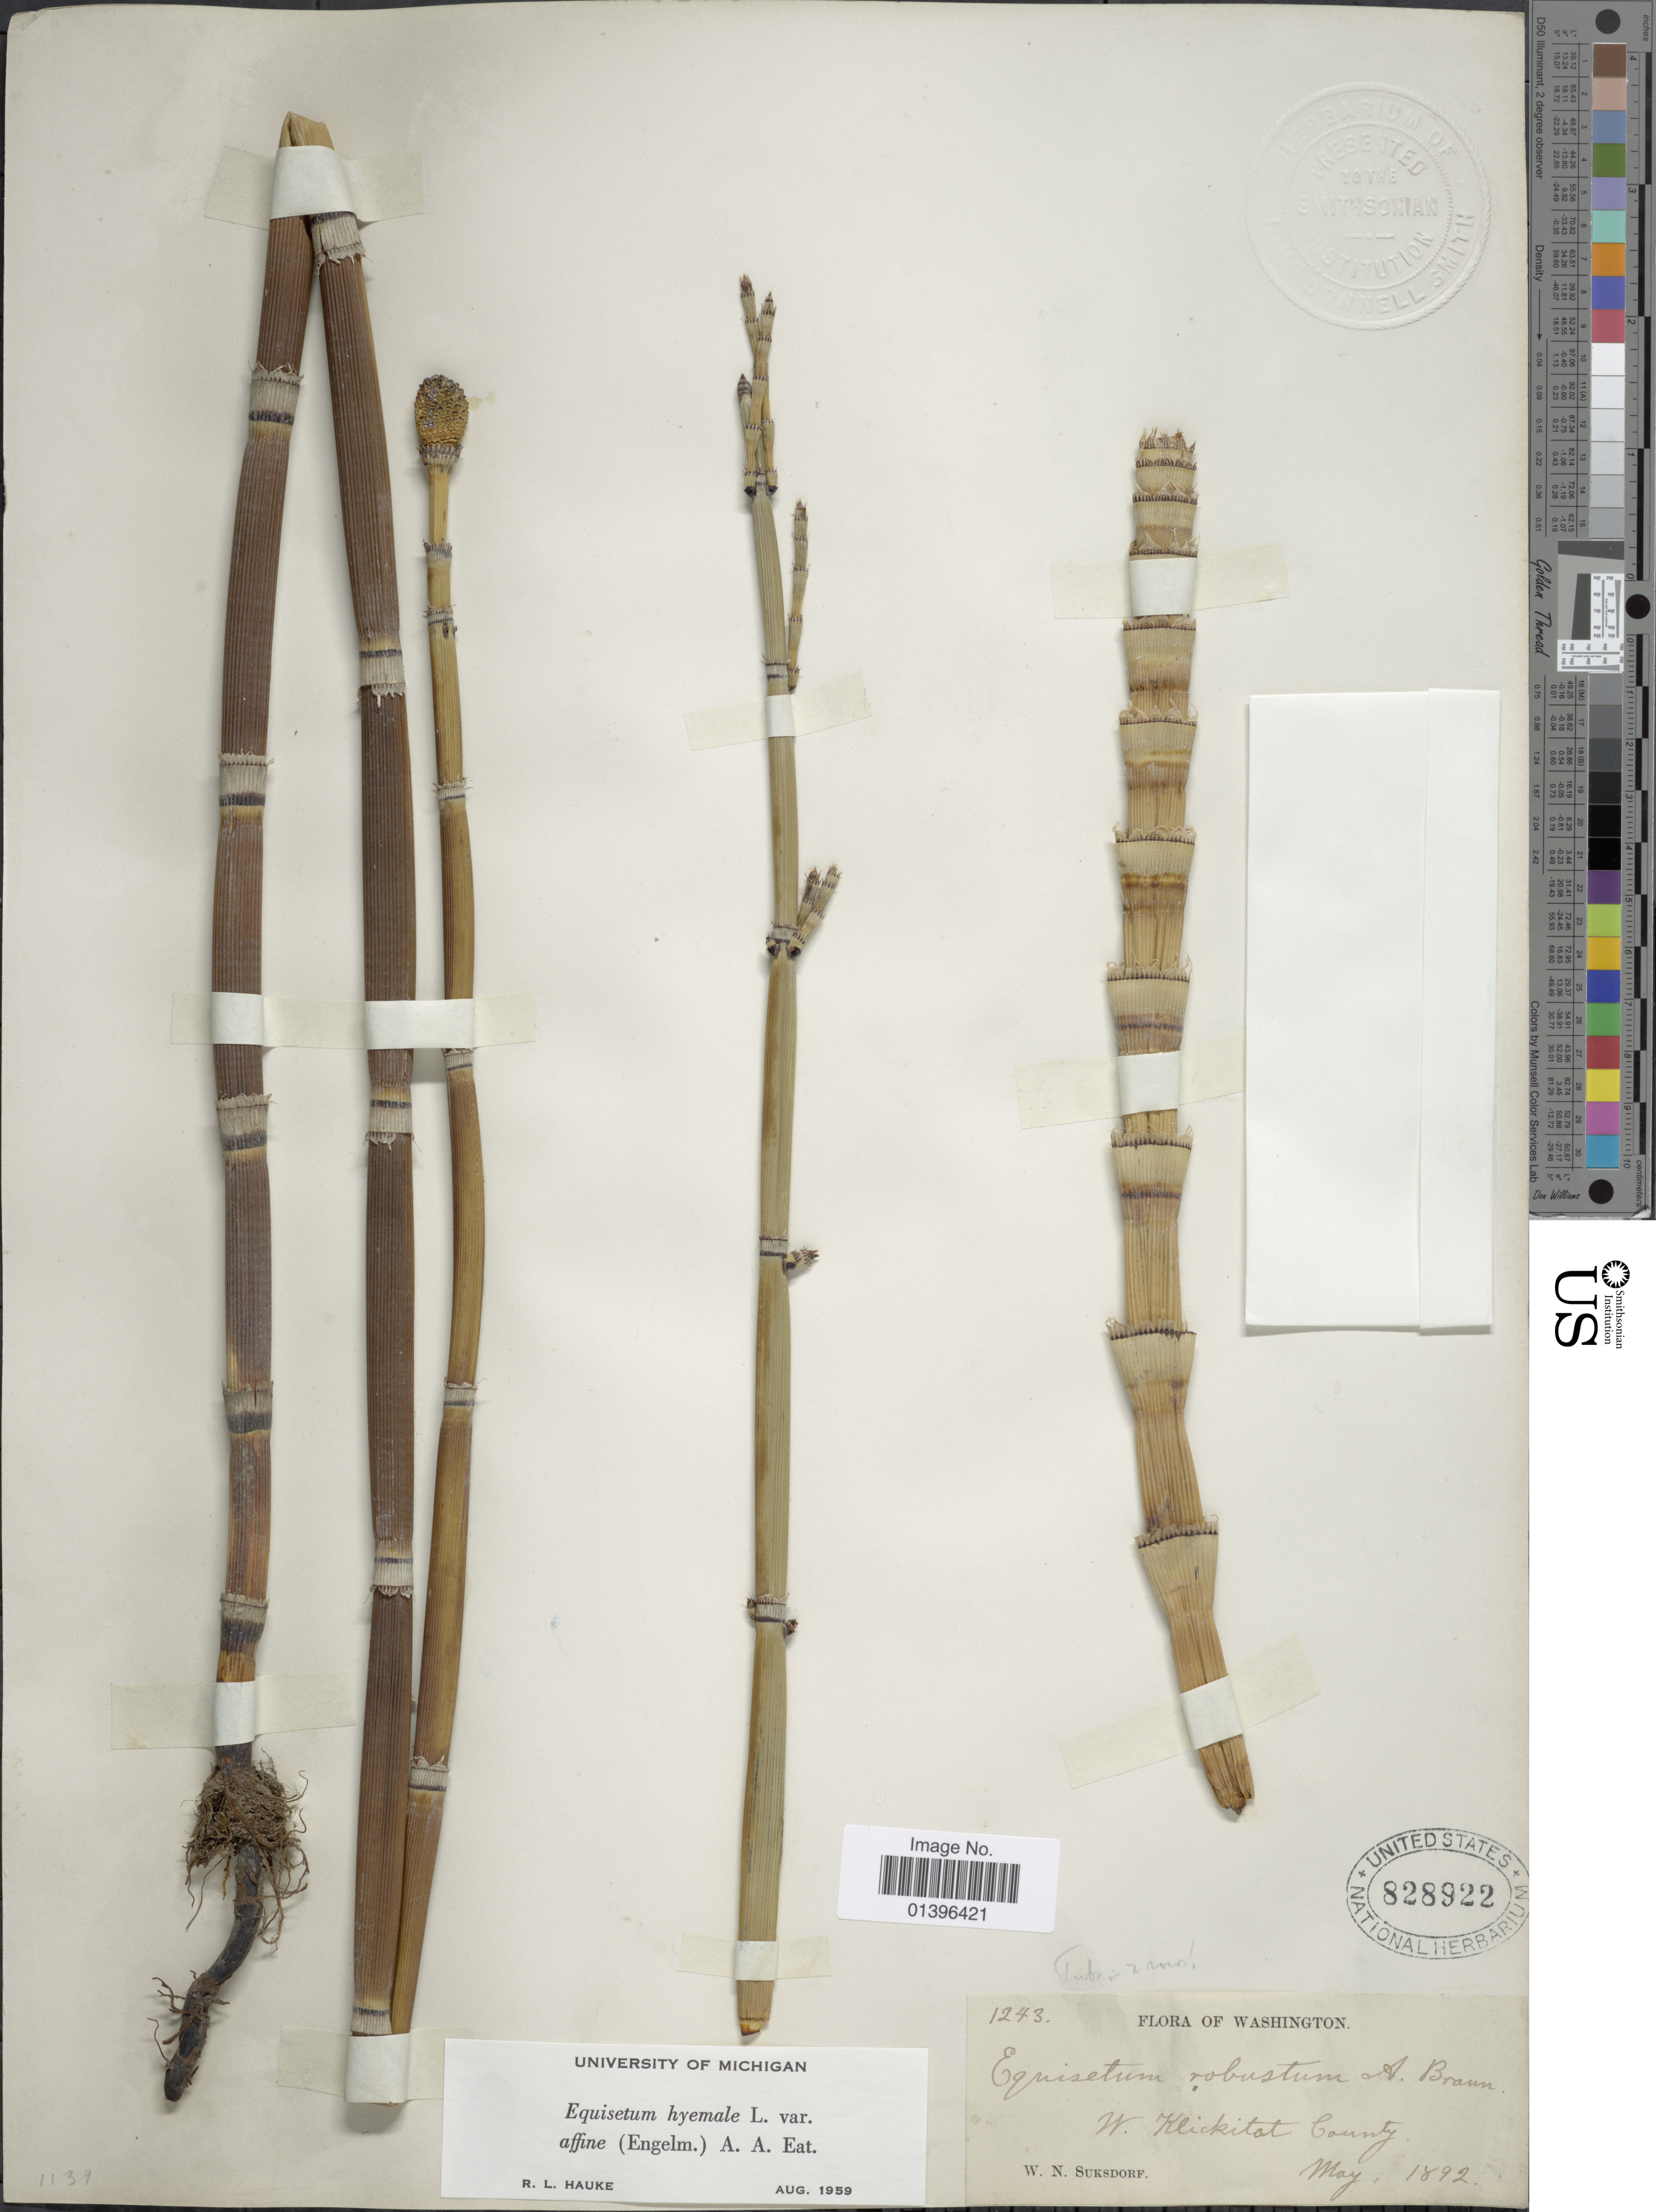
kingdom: Plantae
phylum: Tracheophyta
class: Polypodiopsida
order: Equisetales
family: Equisetaceae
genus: Equisetum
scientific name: Equisetum hyemale var. affine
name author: (Engelm.) A.A. Eaton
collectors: W. N. Suksdorf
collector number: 1243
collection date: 1892-05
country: United States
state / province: Washington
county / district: Klickitat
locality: W. Klickitat County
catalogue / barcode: US 828922